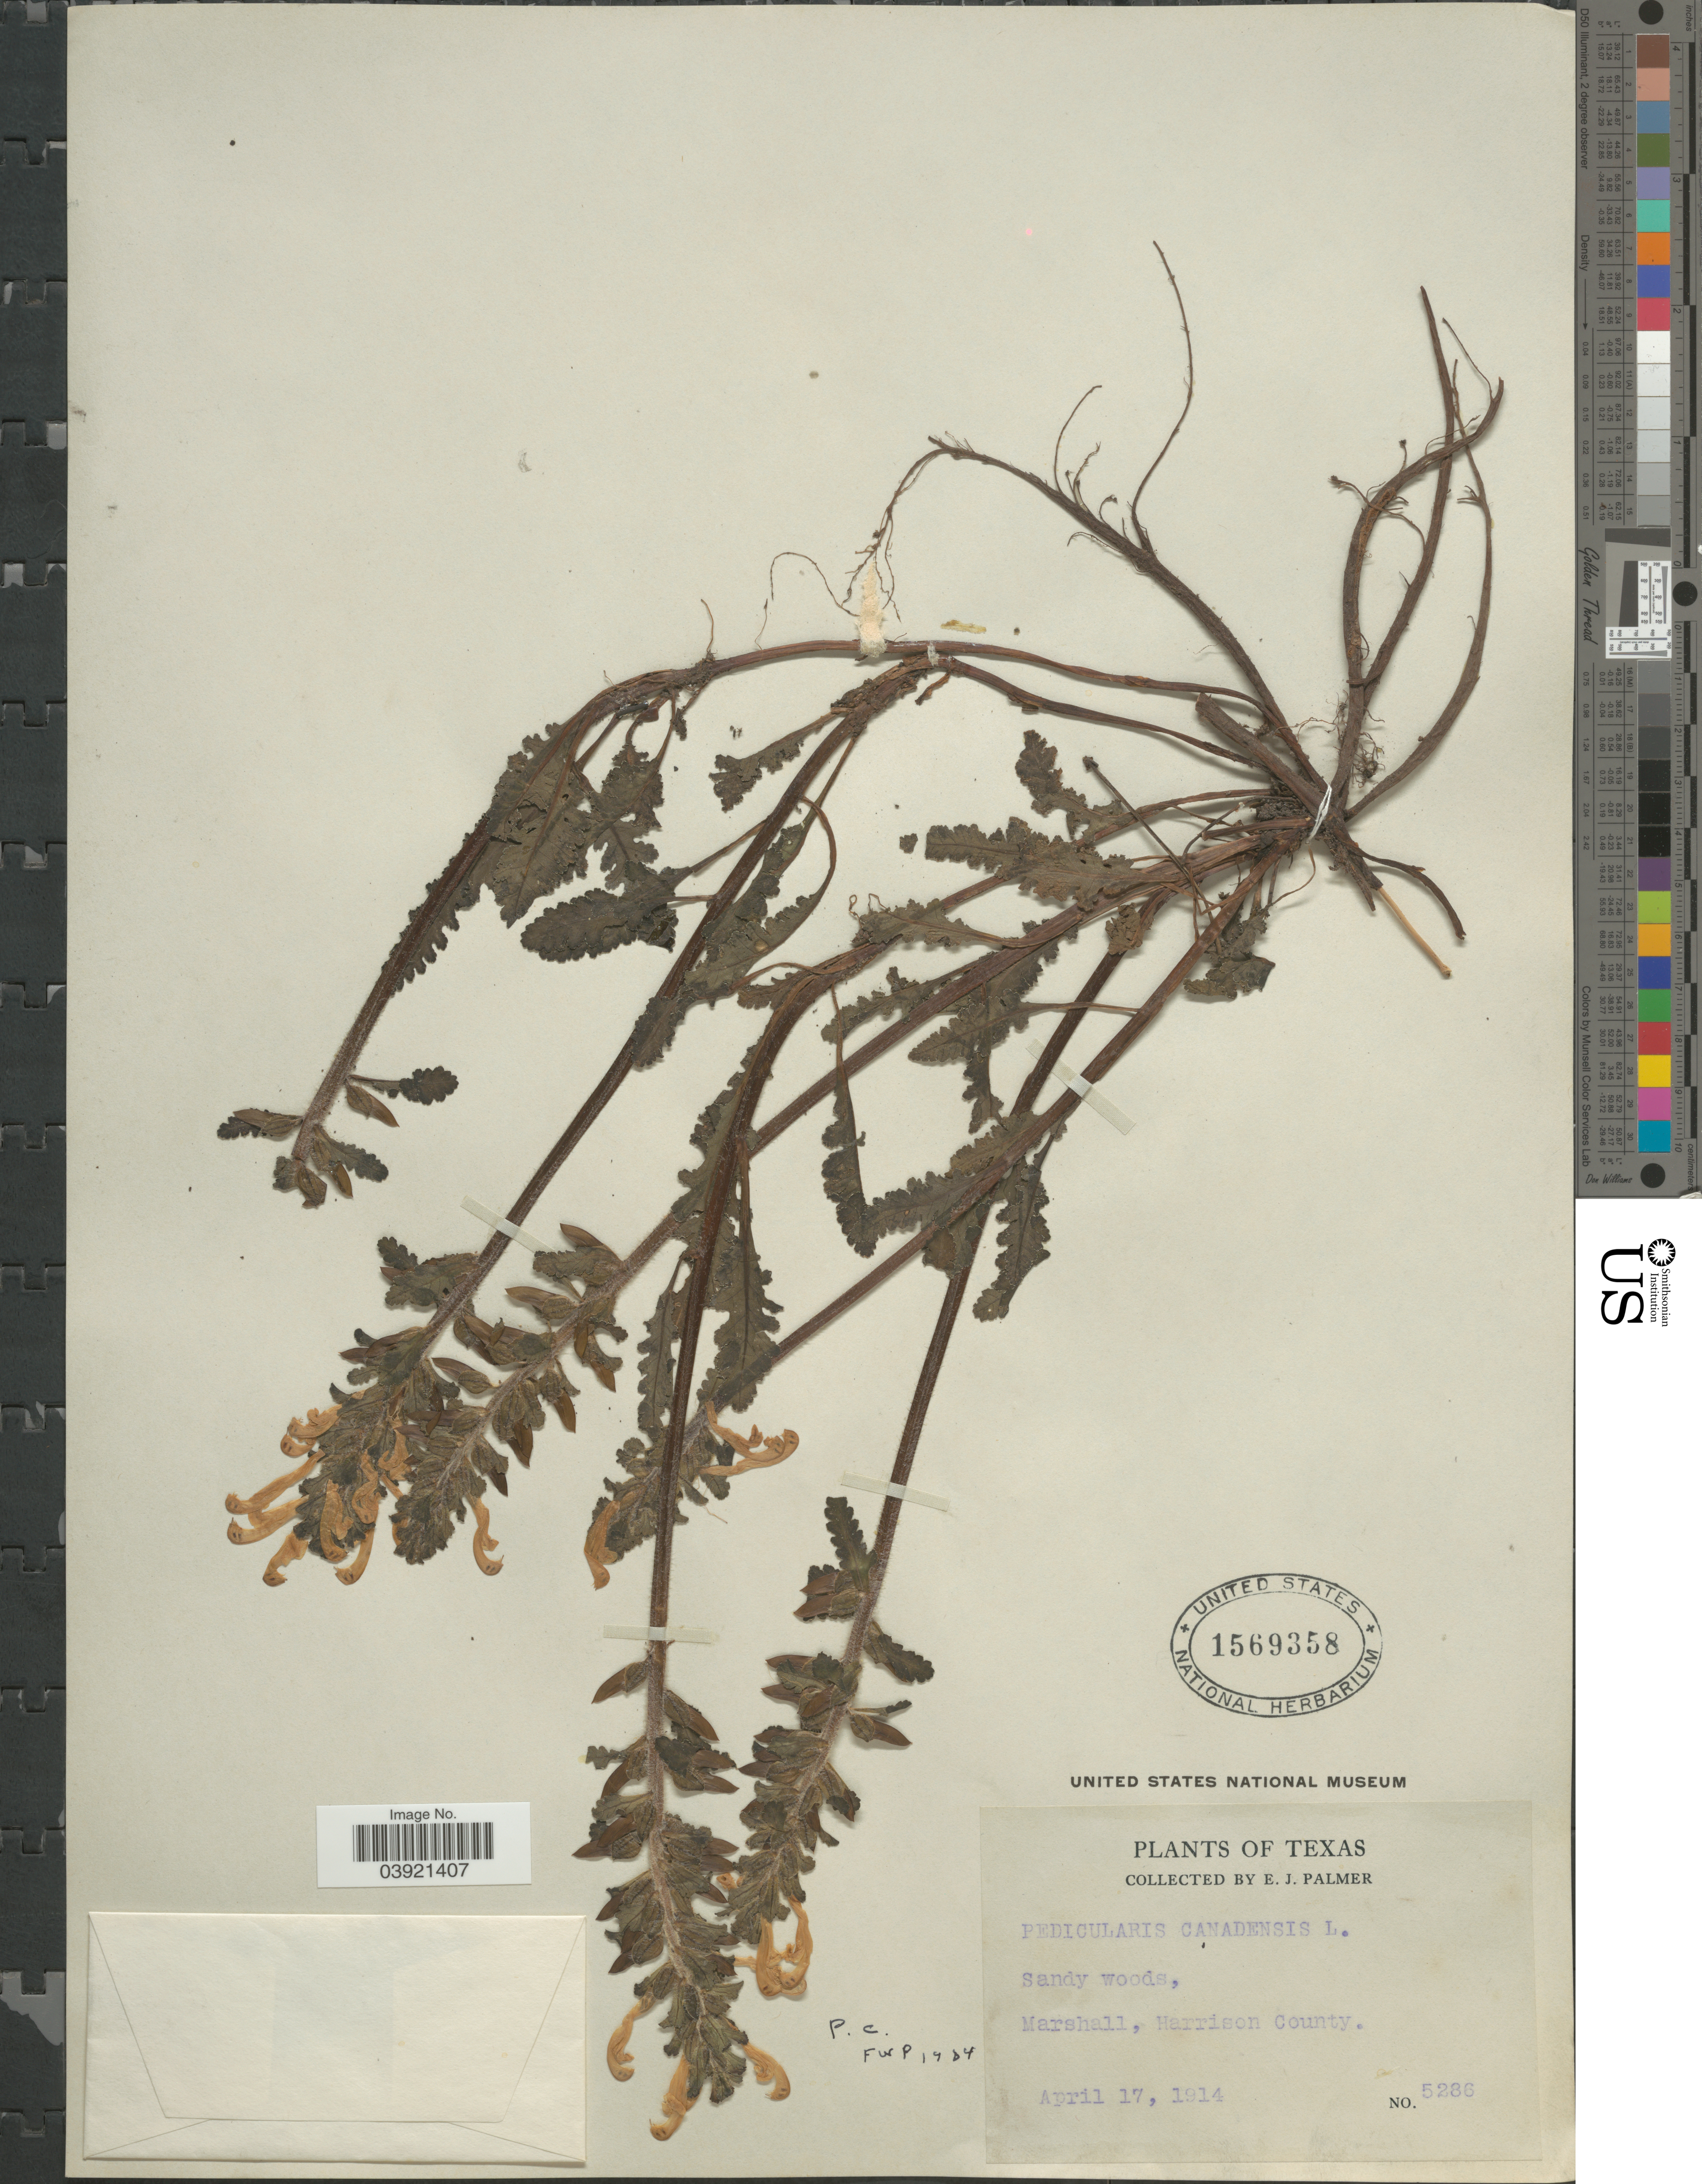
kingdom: Plantae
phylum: Tracheophyta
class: Magnoliopsida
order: Lamiales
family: Orobanchaceae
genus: Pedicularis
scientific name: Pedicularis canadensis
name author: L.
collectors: E. J. Palmer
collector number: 5286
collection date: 1914-04-17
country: United States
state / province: Texas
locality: Marshall, Harrison County.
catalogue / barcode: US 1569358